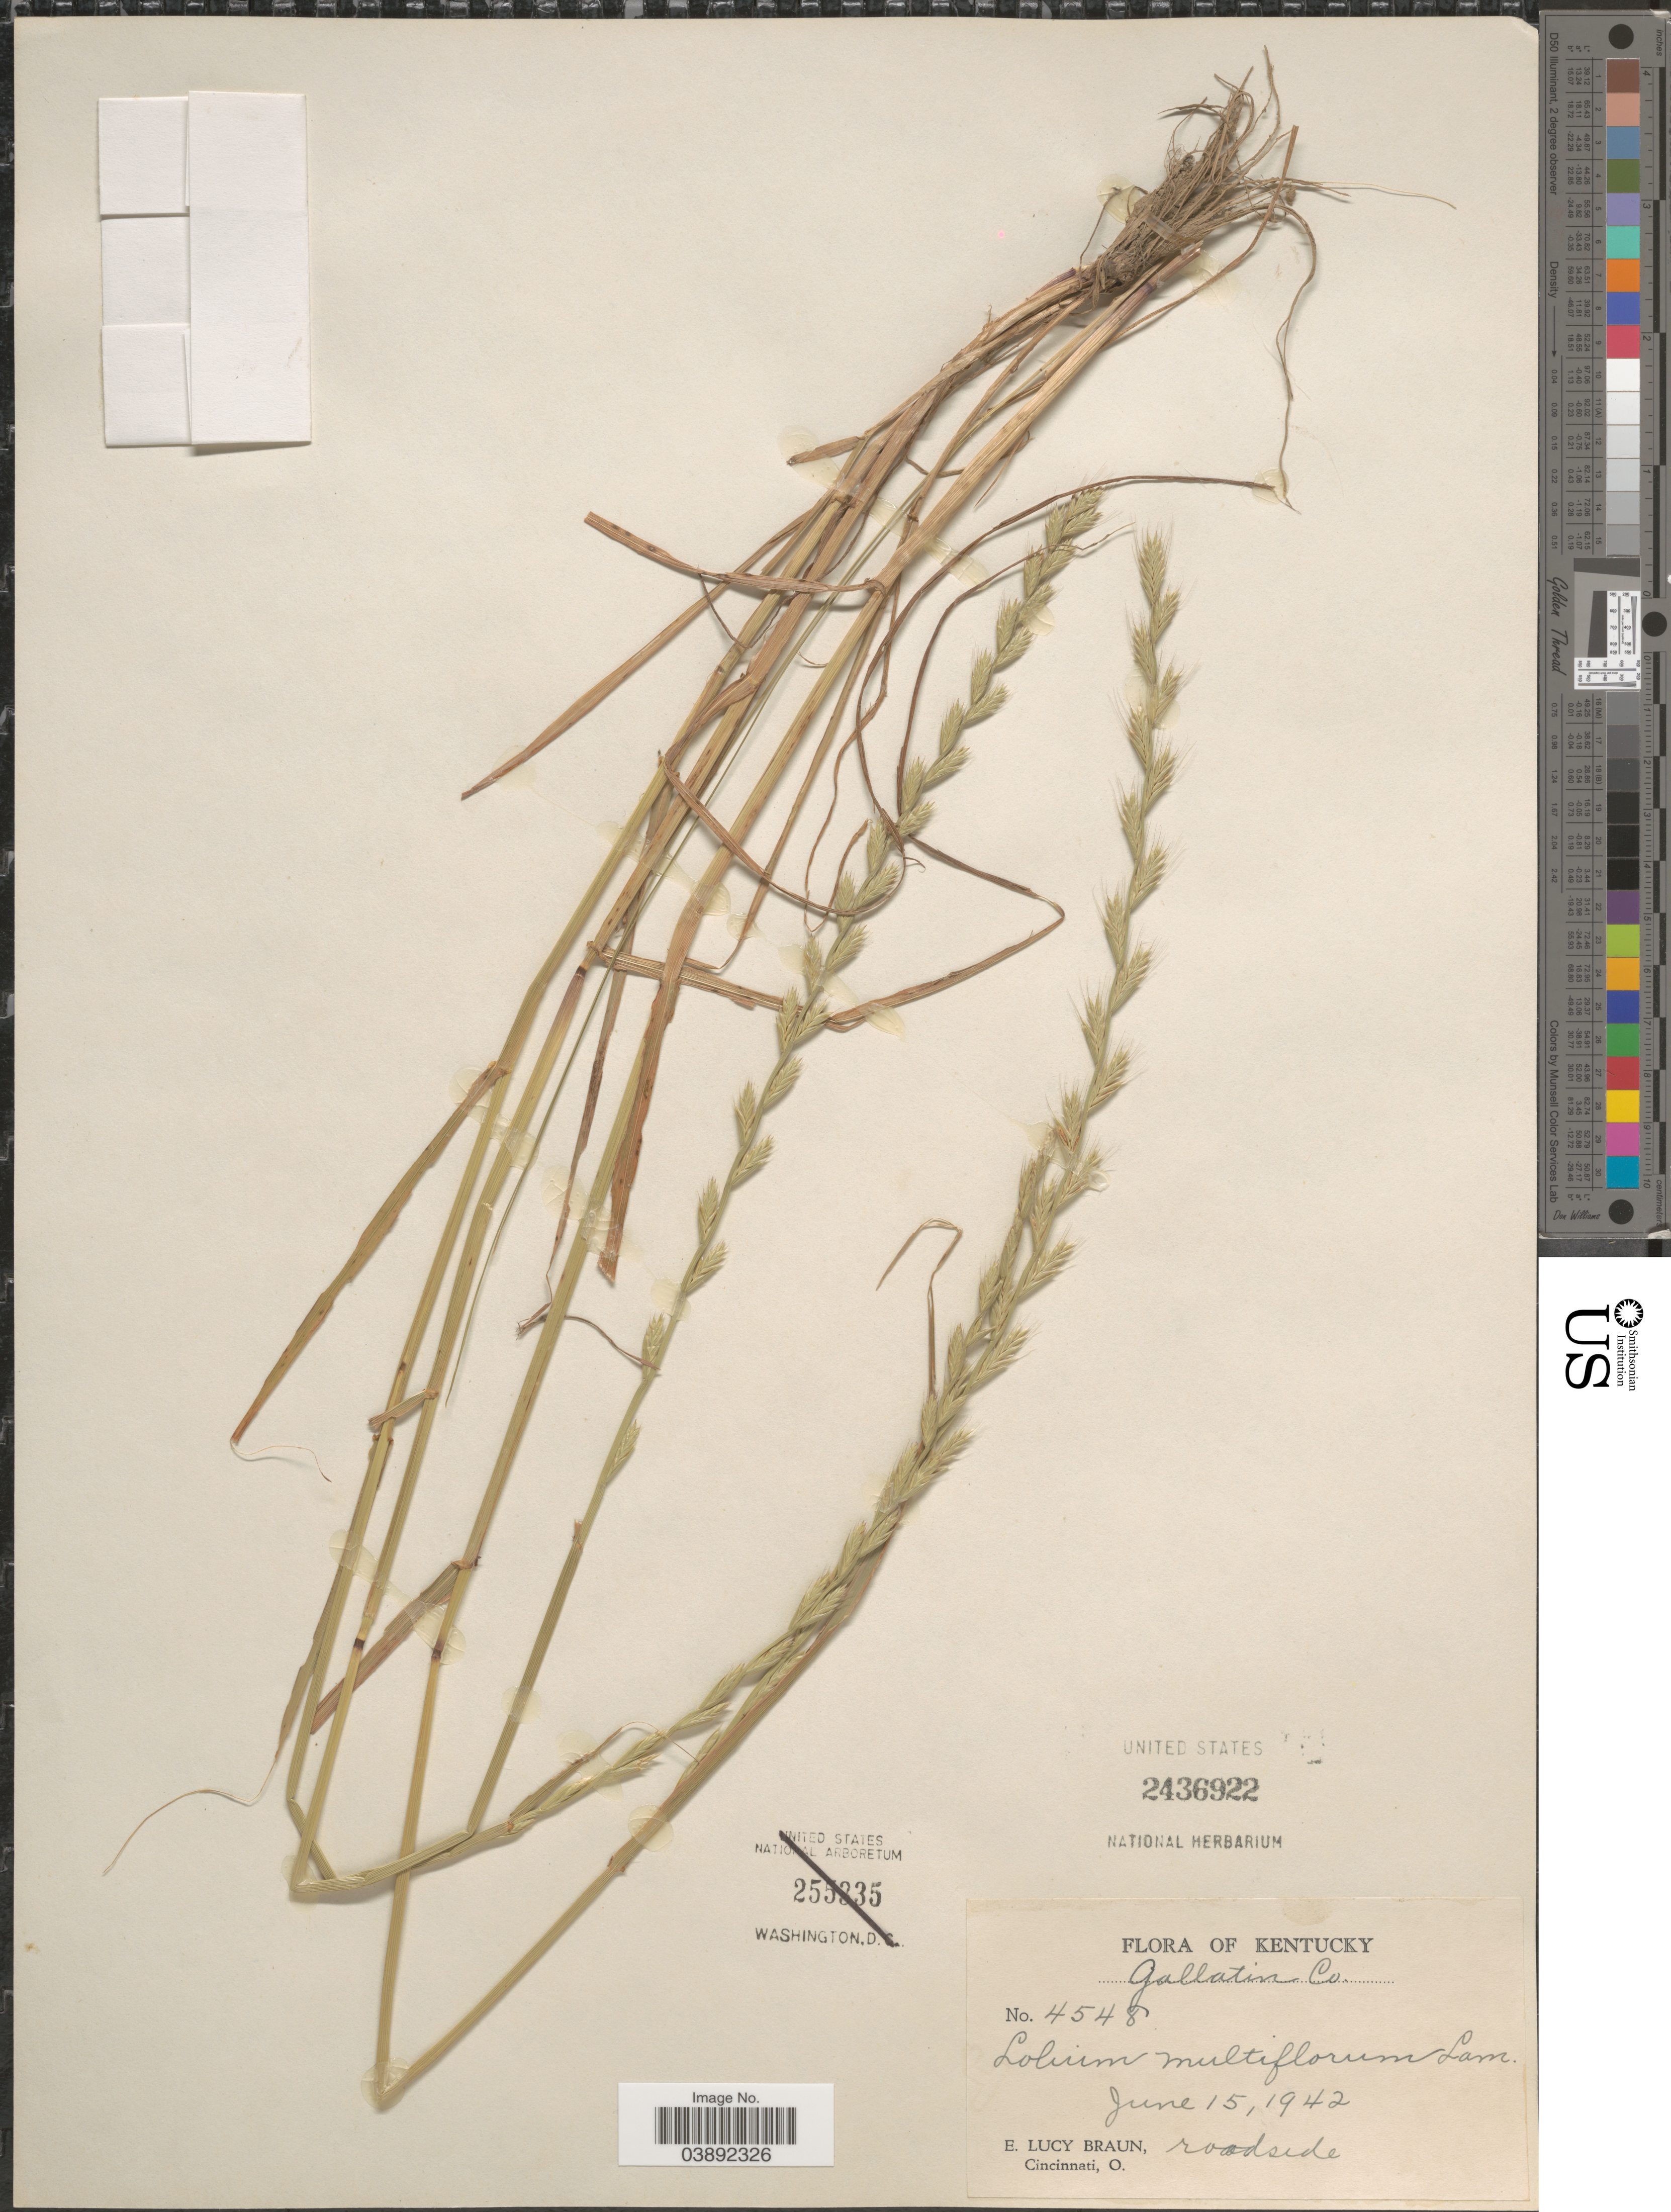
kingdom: Plantae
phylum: Tracheophyta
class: Liliopsida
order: Poales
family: Poaceae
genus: Lolium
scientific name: Lolium multiflorum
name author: Lam.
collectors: E. L. Braun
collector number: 4548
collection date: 1942-06-15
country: United States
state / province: Kentucky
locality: Gallatin Co. Roadside.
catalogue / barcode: US 2436922